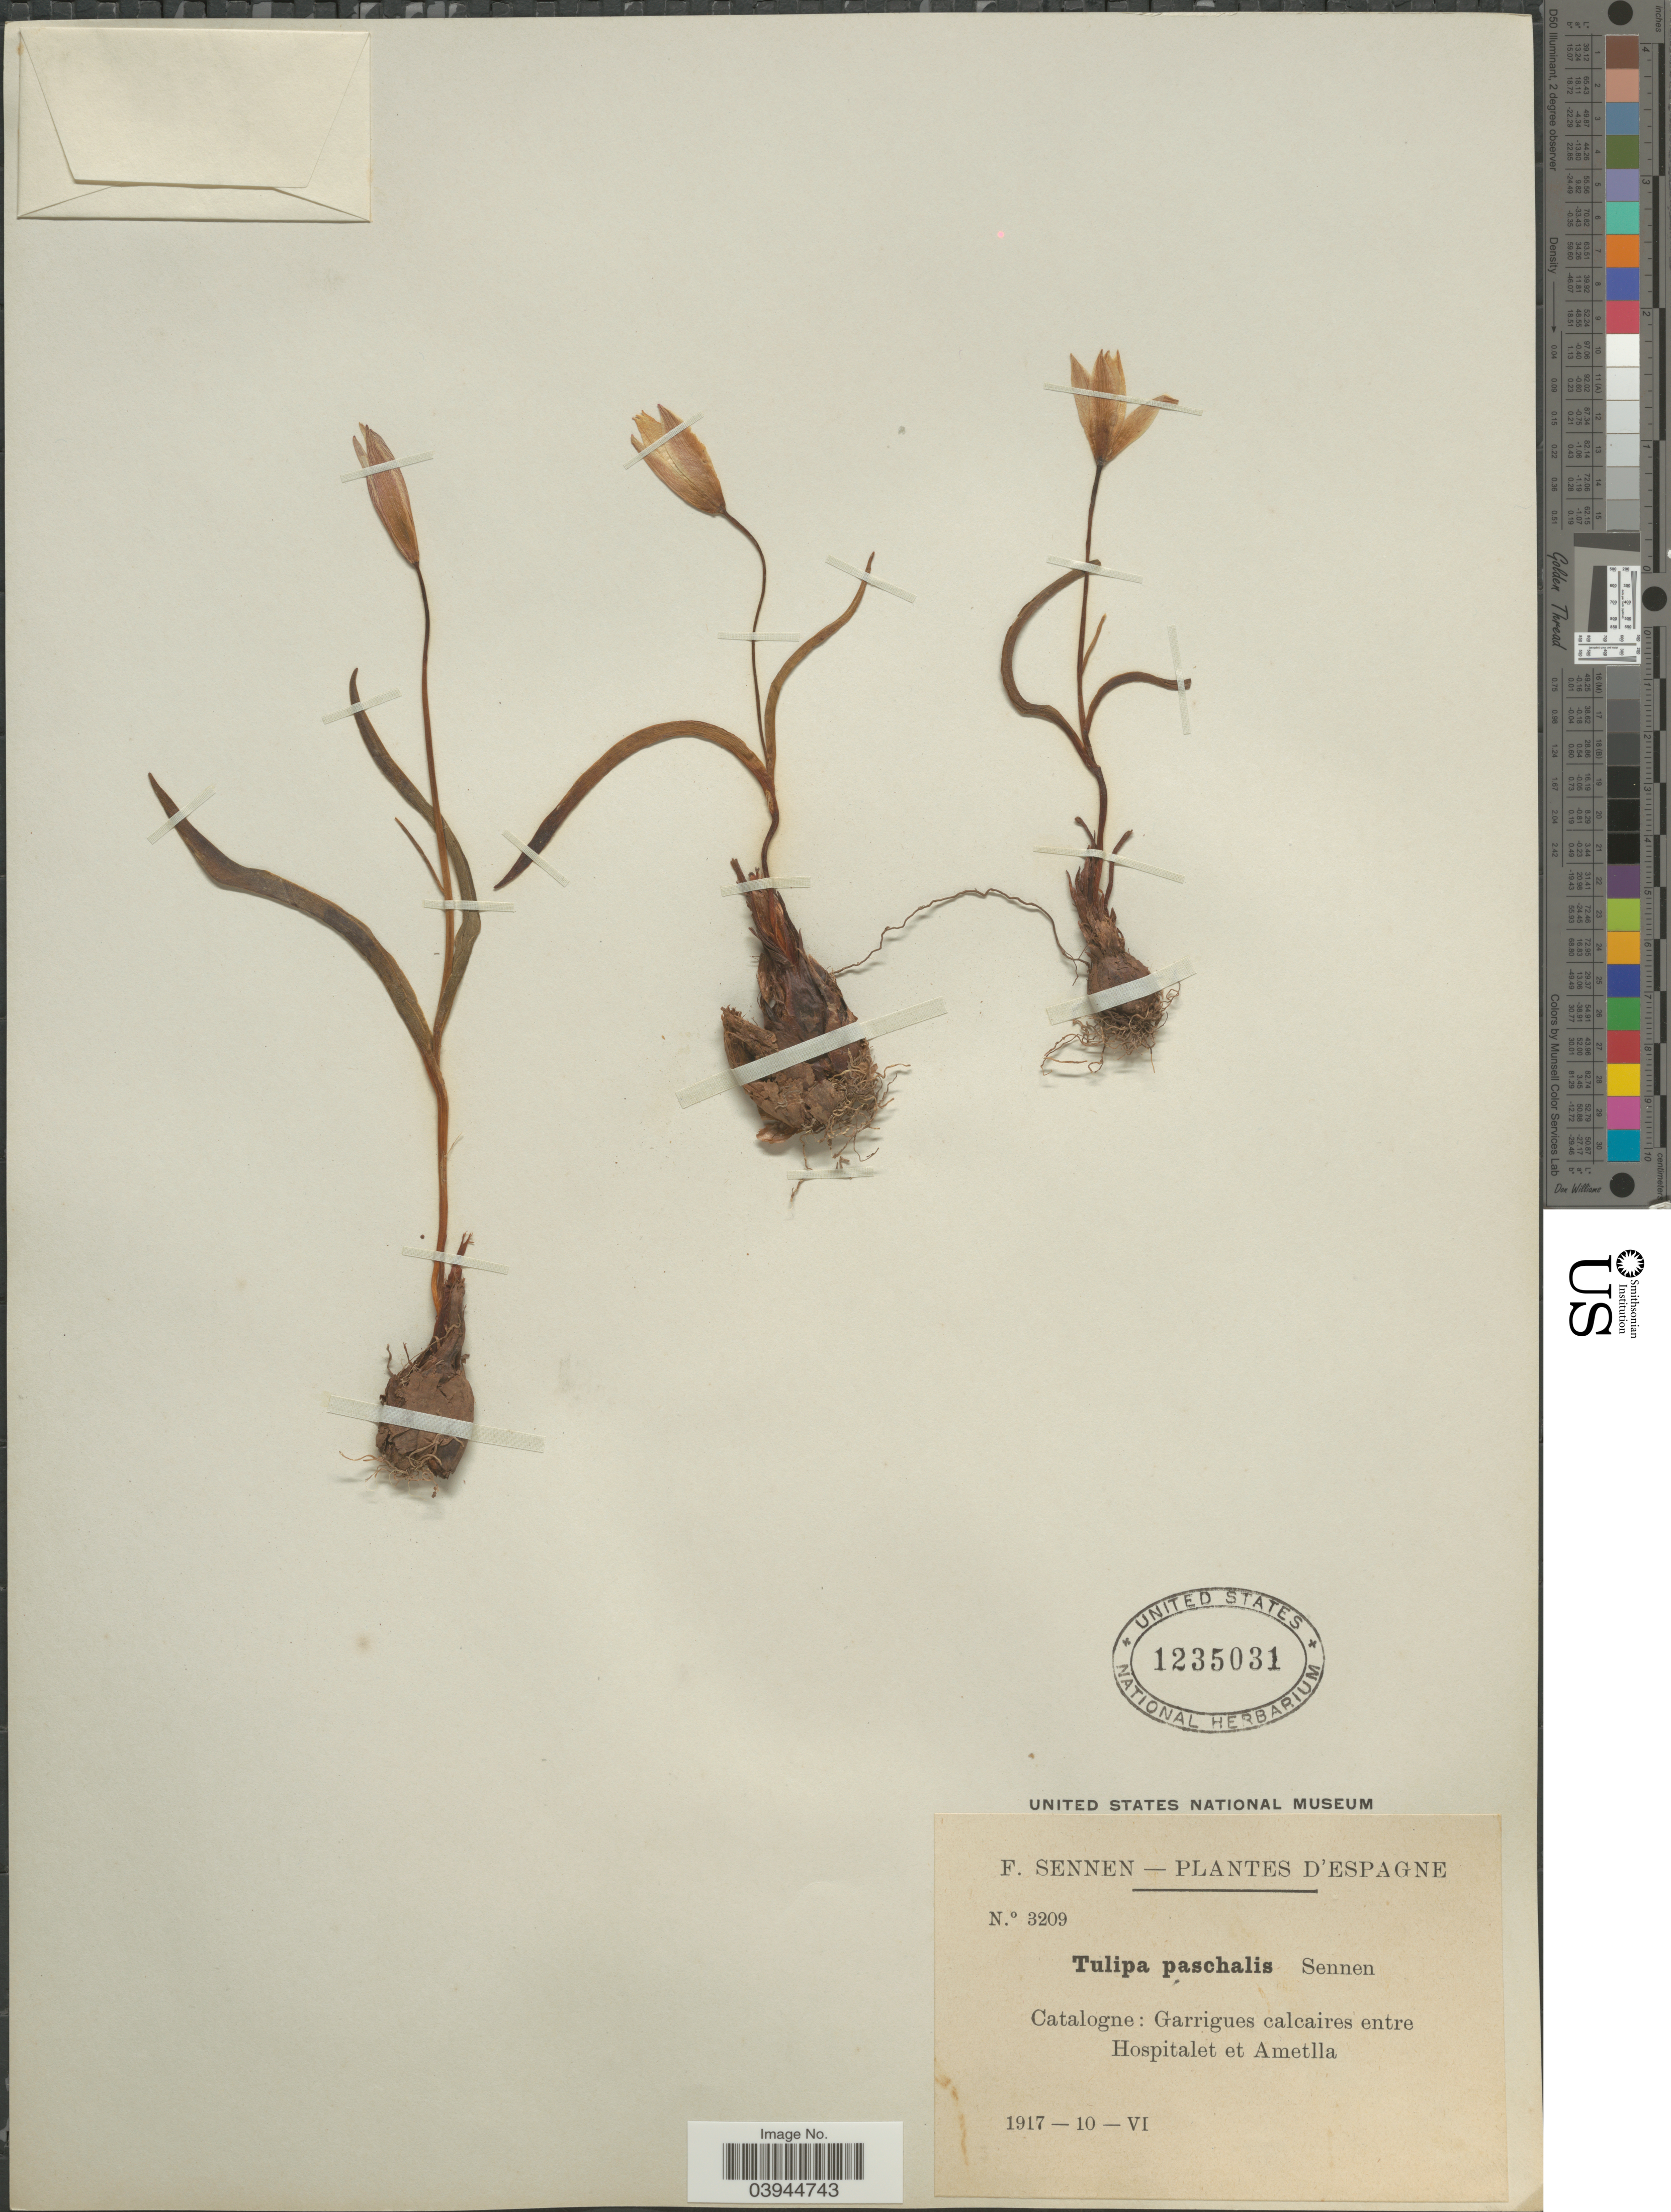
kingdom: Plantae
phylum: Tracheophyta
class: Liliopsida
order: Liliales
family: Liliaceae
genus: Tulipa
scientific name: Tulipa paschalis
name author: Sennen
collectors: E. Sennen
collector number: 3209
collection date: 1917-06-10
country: Spain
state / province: Catalunya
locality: Catalogne: Garrigues calcaires entre Hospitalet et Ametlla.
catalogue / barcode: US 1235031